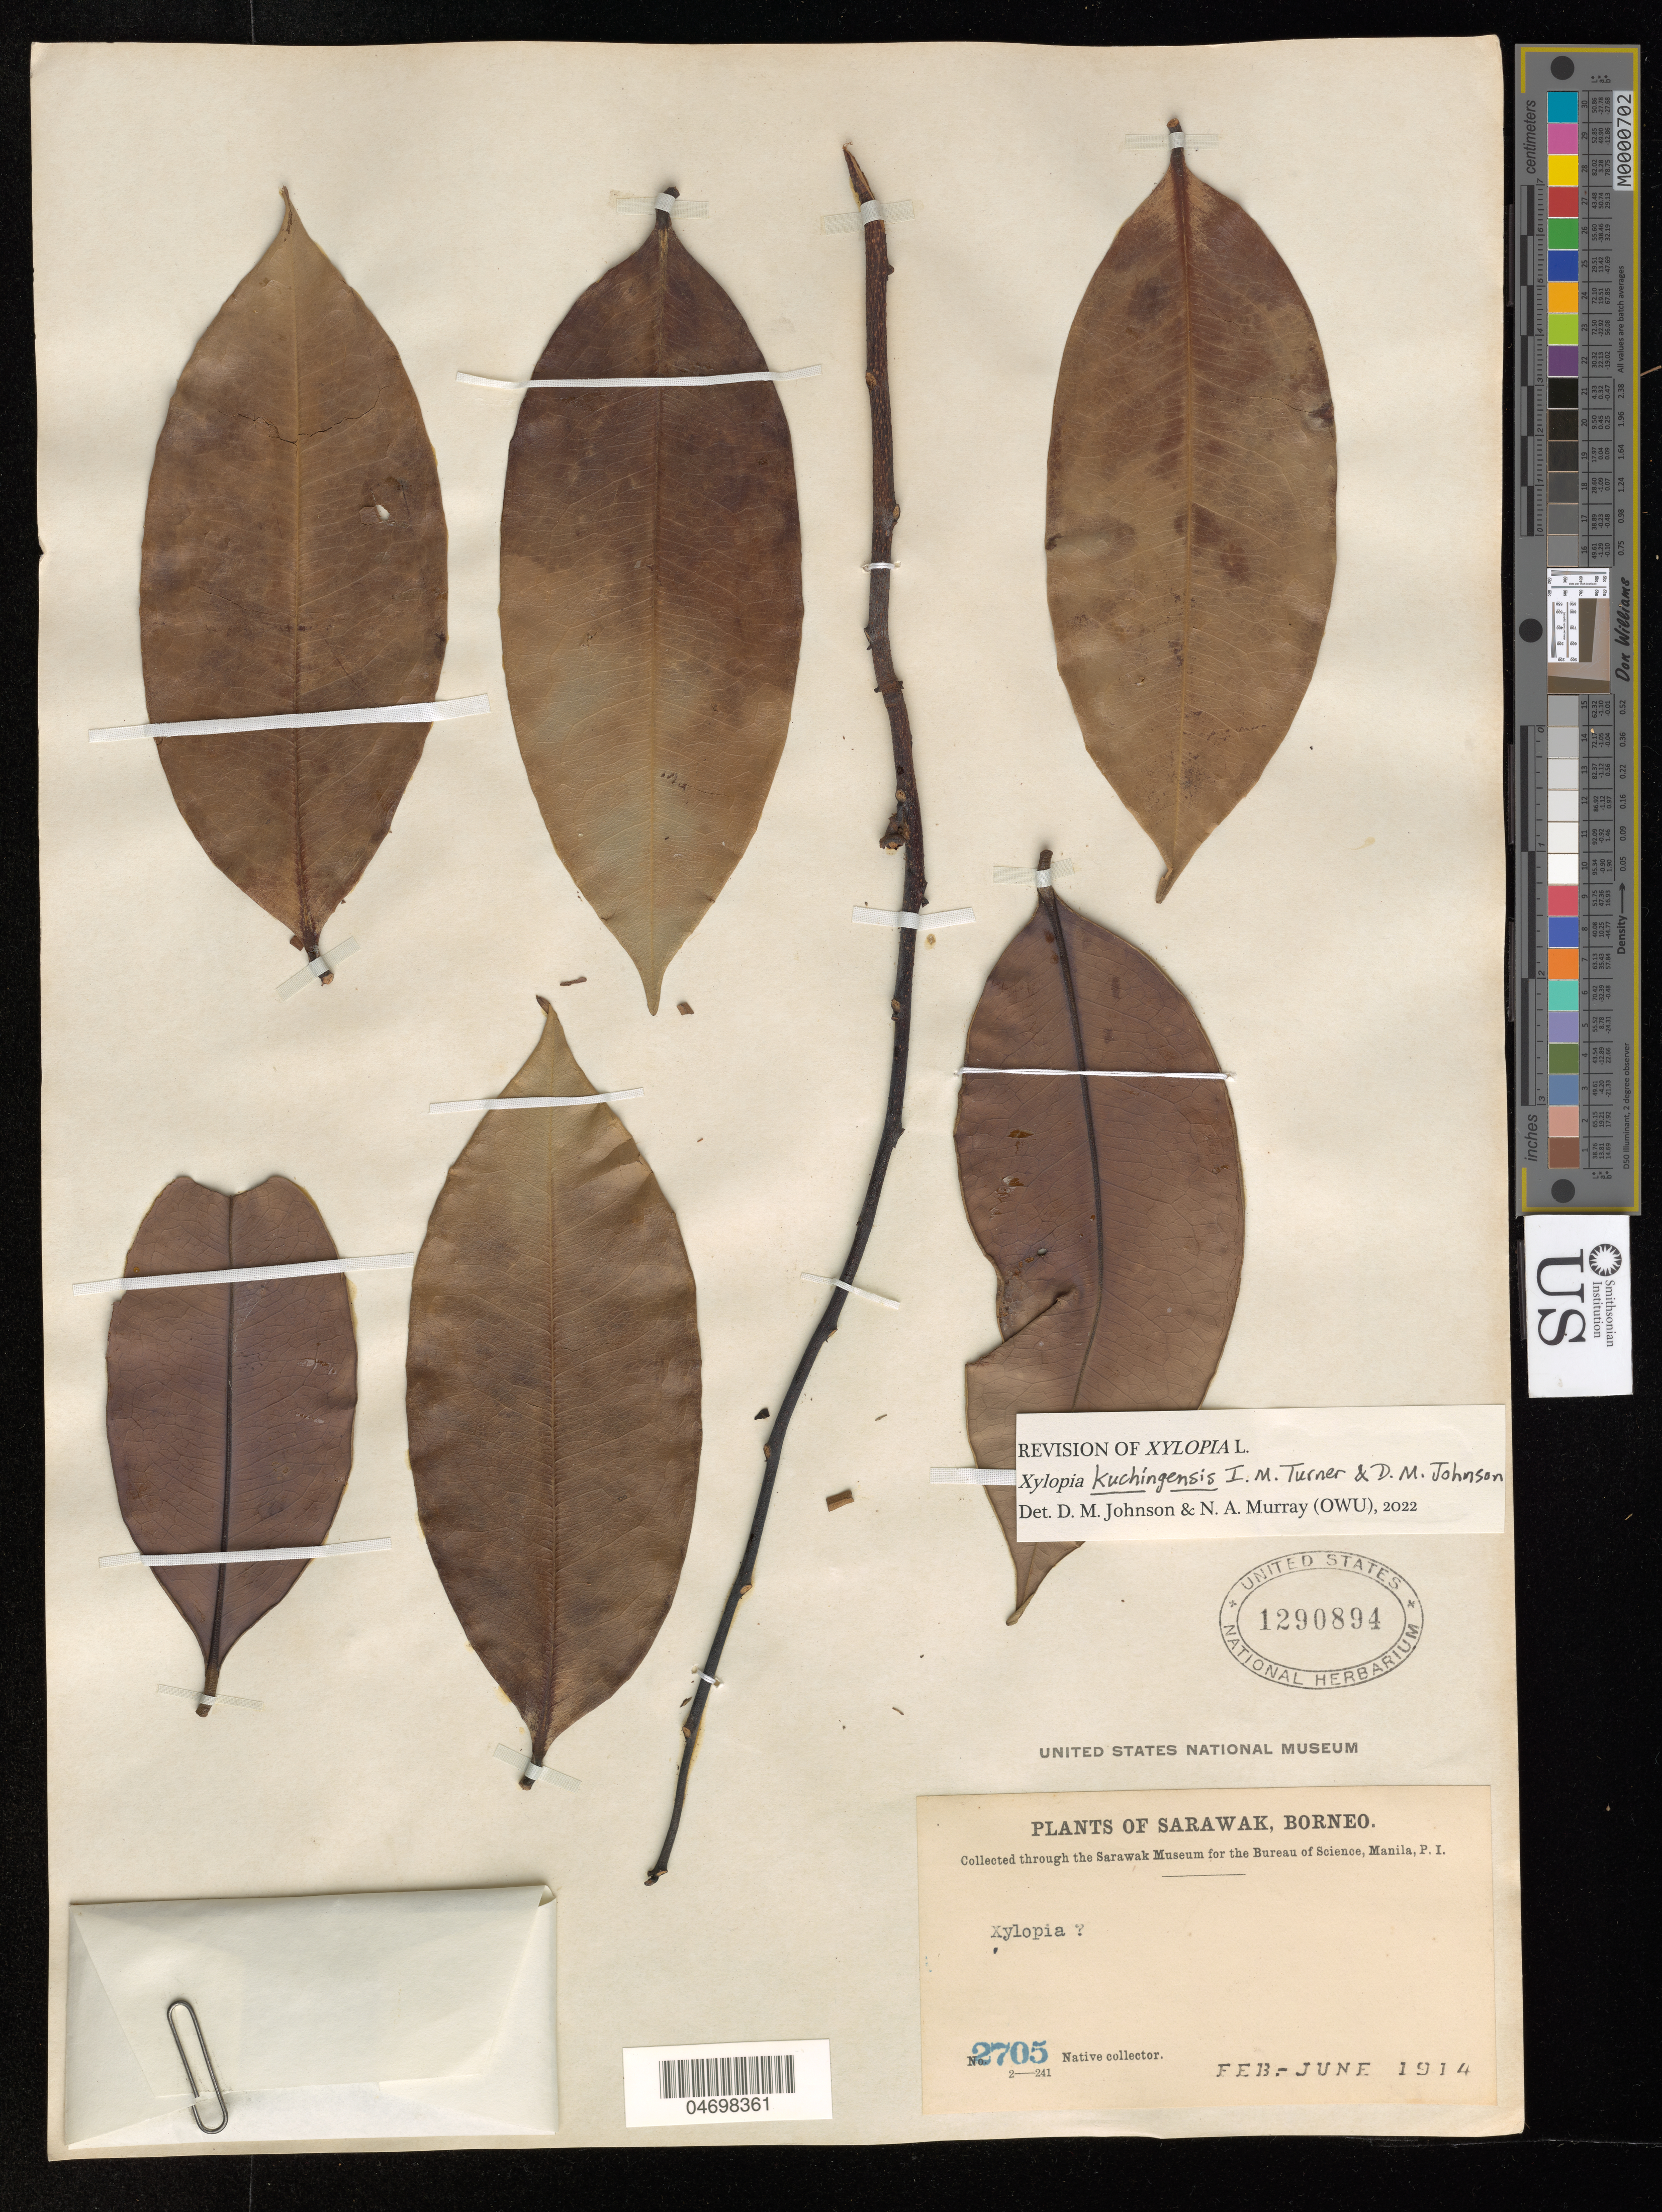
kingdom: Plantae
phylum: Tracheophyta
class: Magnoliopsida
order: Magnoliales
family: Annonaceae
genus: Xylopia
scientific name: Xylopia kuchingensis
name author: I.M. Turner & D.M. Johnson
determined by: Johnson, D. M.; Murray, N. A.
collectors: Native collector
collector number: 2705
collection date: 1914-02/1914-06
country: Malaysia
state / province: Sarawak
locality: Borneo.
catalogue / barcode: US 1290894